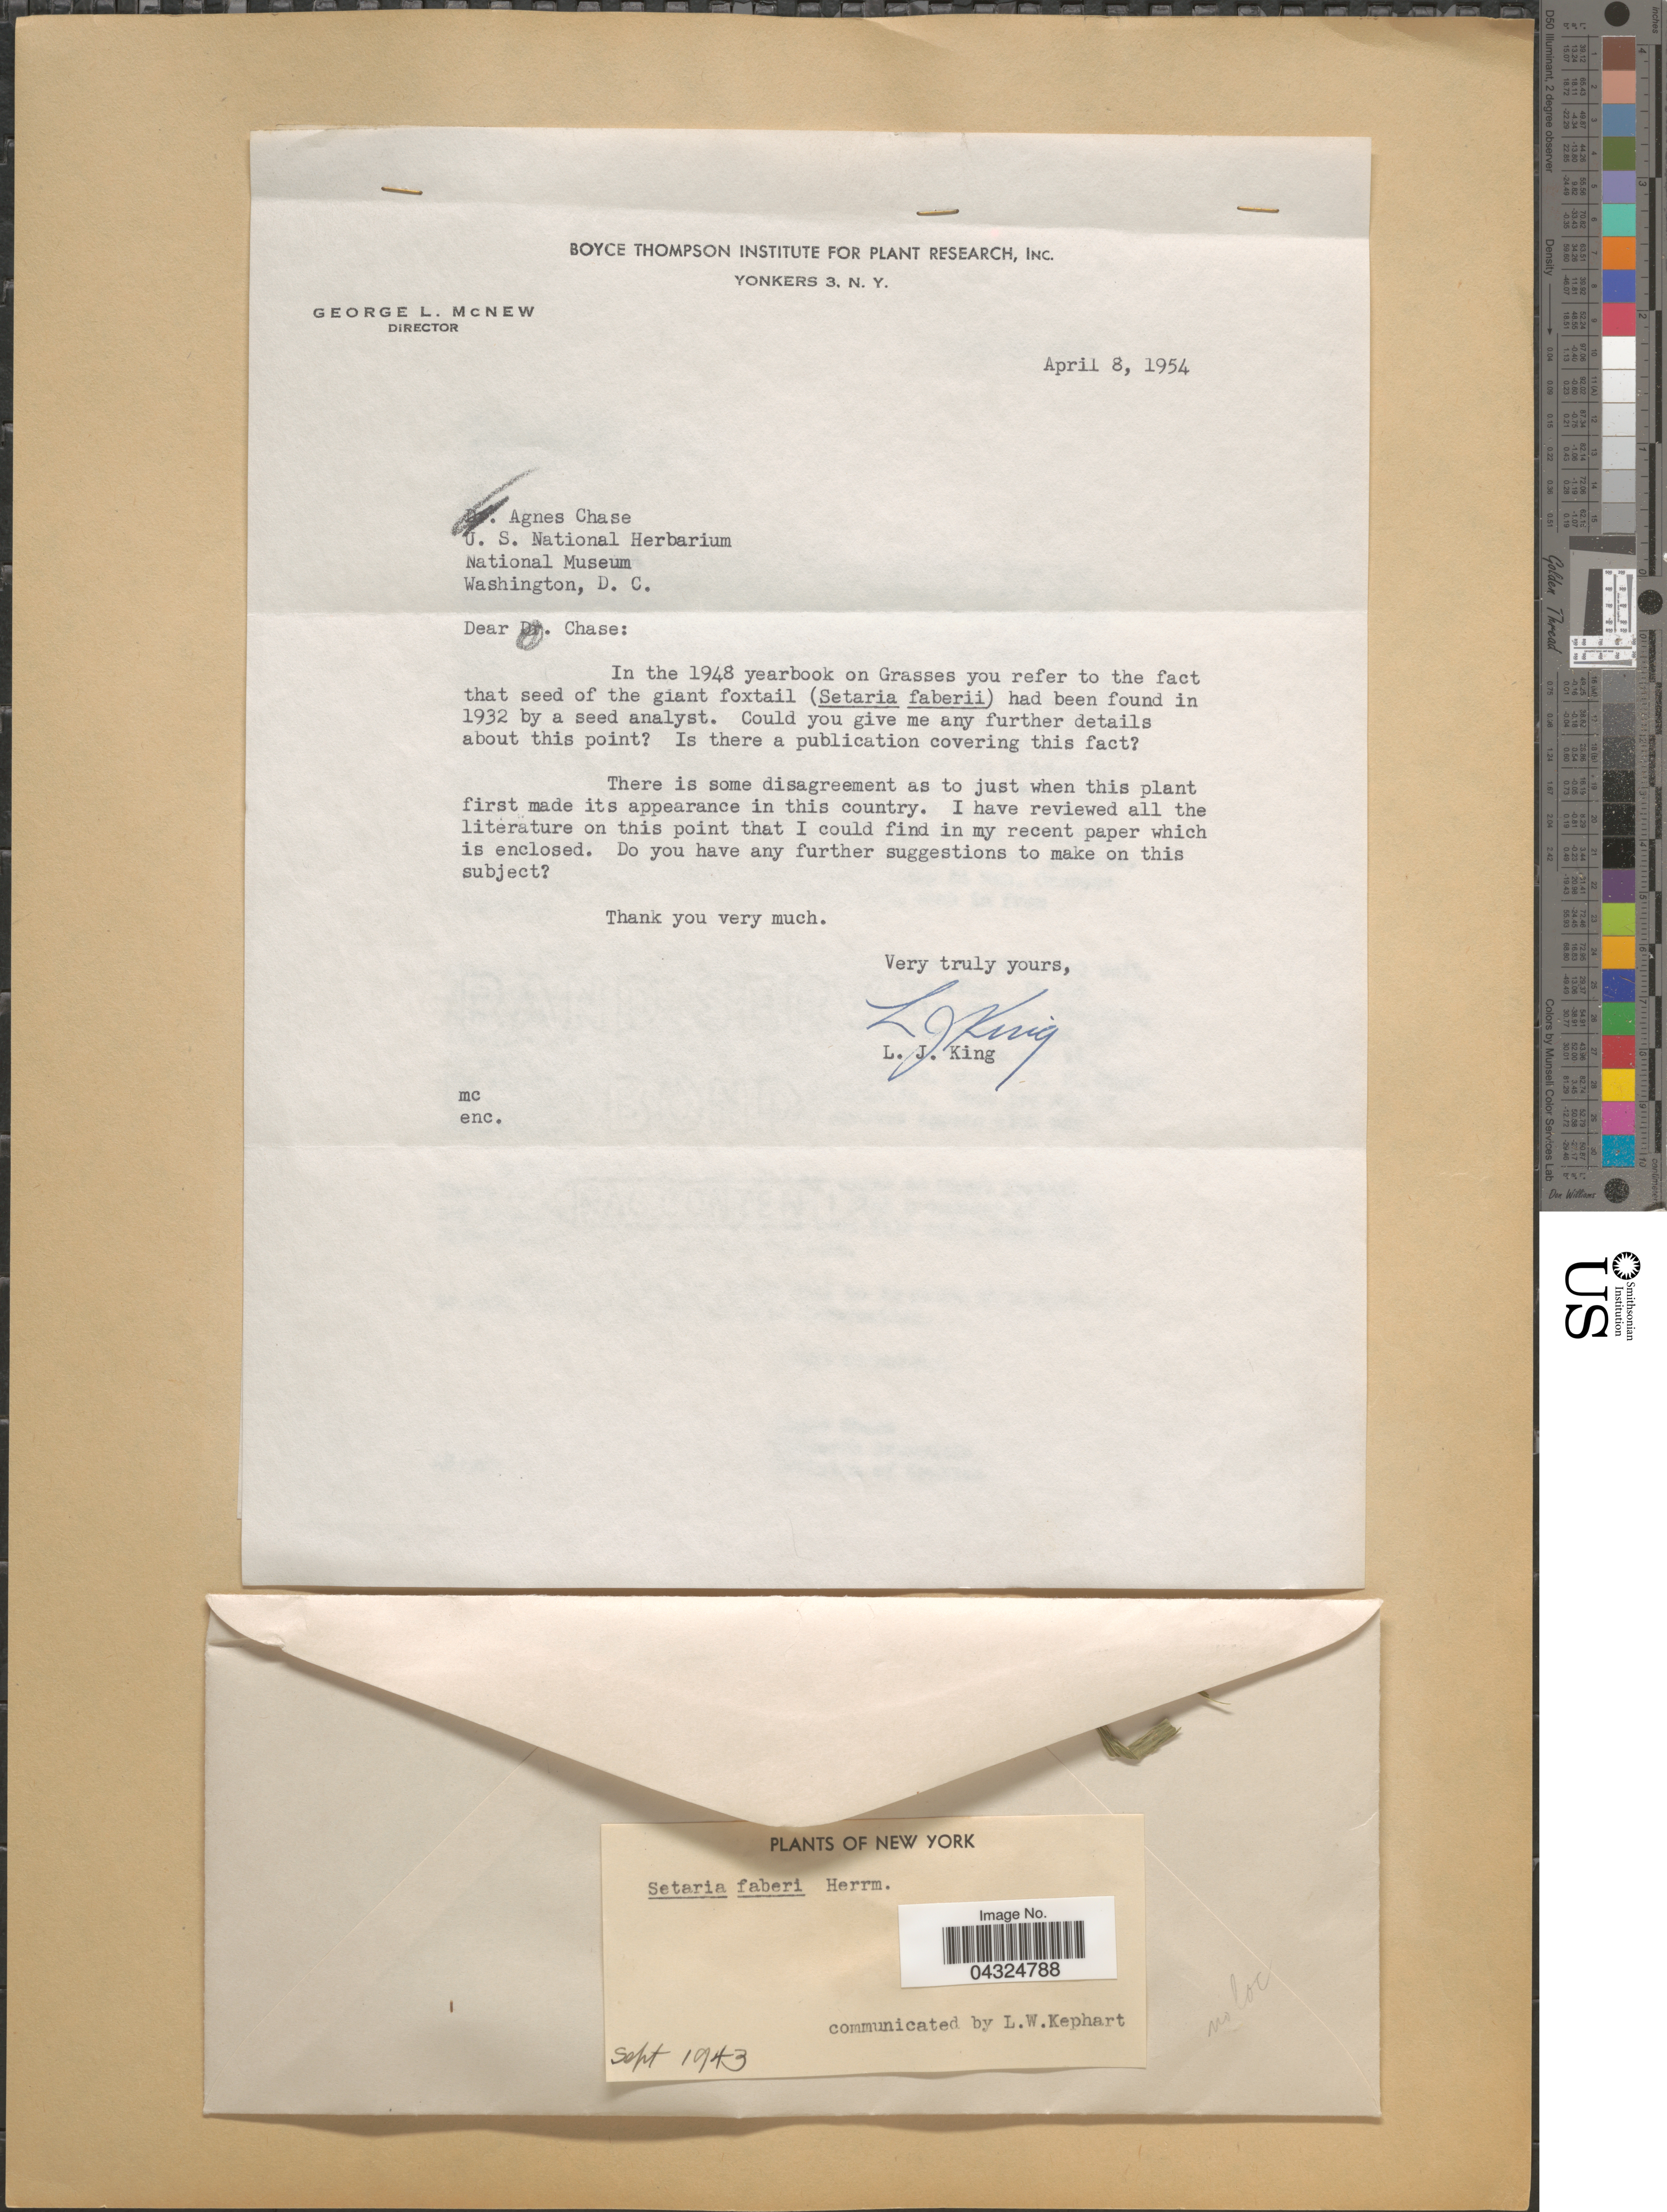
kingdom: Plantae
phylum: Tracheophyta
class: Liliopsida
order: Poales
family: Poaceae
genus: Setaria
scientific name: Setaria faberi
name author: R.A.W. Herrm.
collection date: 1943-09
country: United States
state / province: New York